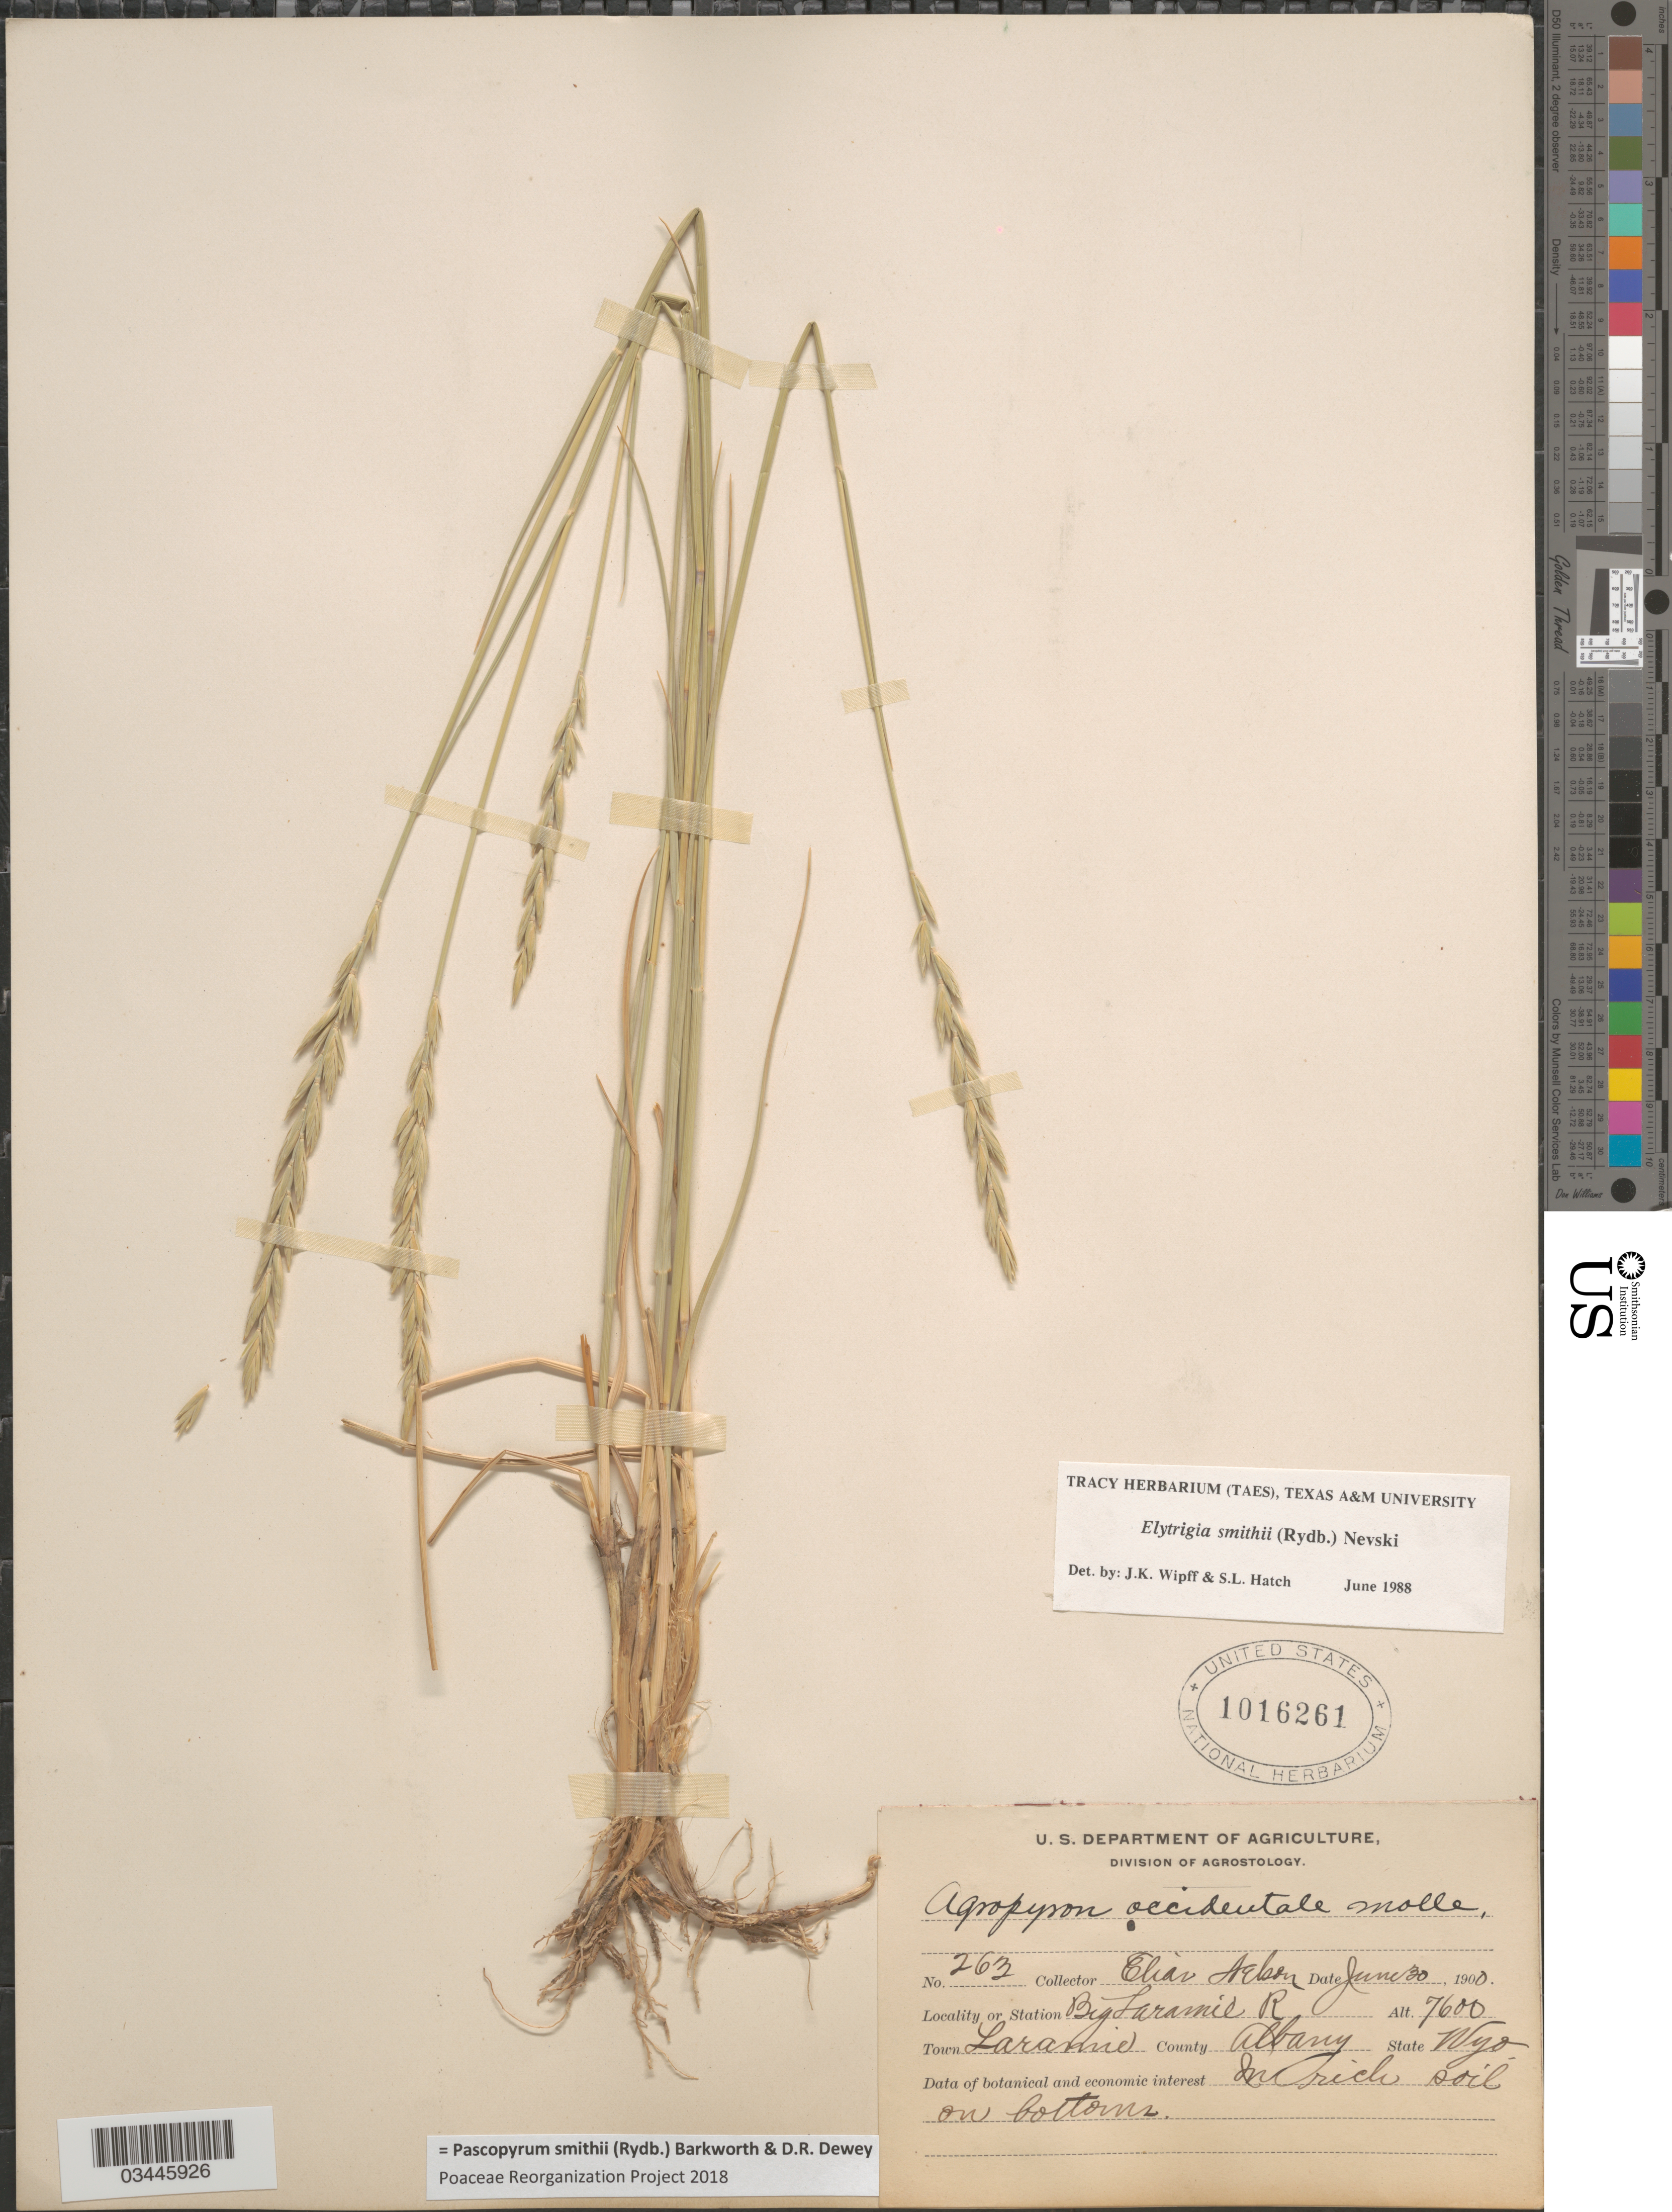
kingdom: Plantae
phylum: Tracheophyta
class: Liliopsida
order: Poales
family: Poaceae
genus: Pascopyrum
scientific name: Pascopyrum smithii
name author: (Rydb.) Barkworth & Dewey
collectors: E. Nelson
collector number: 263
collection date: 1900-06-30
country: United States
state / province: Wyoming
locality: Big Laramie R. Town Laramie. County Albany. On rich soil on bottoms.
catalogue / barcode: US 1016261